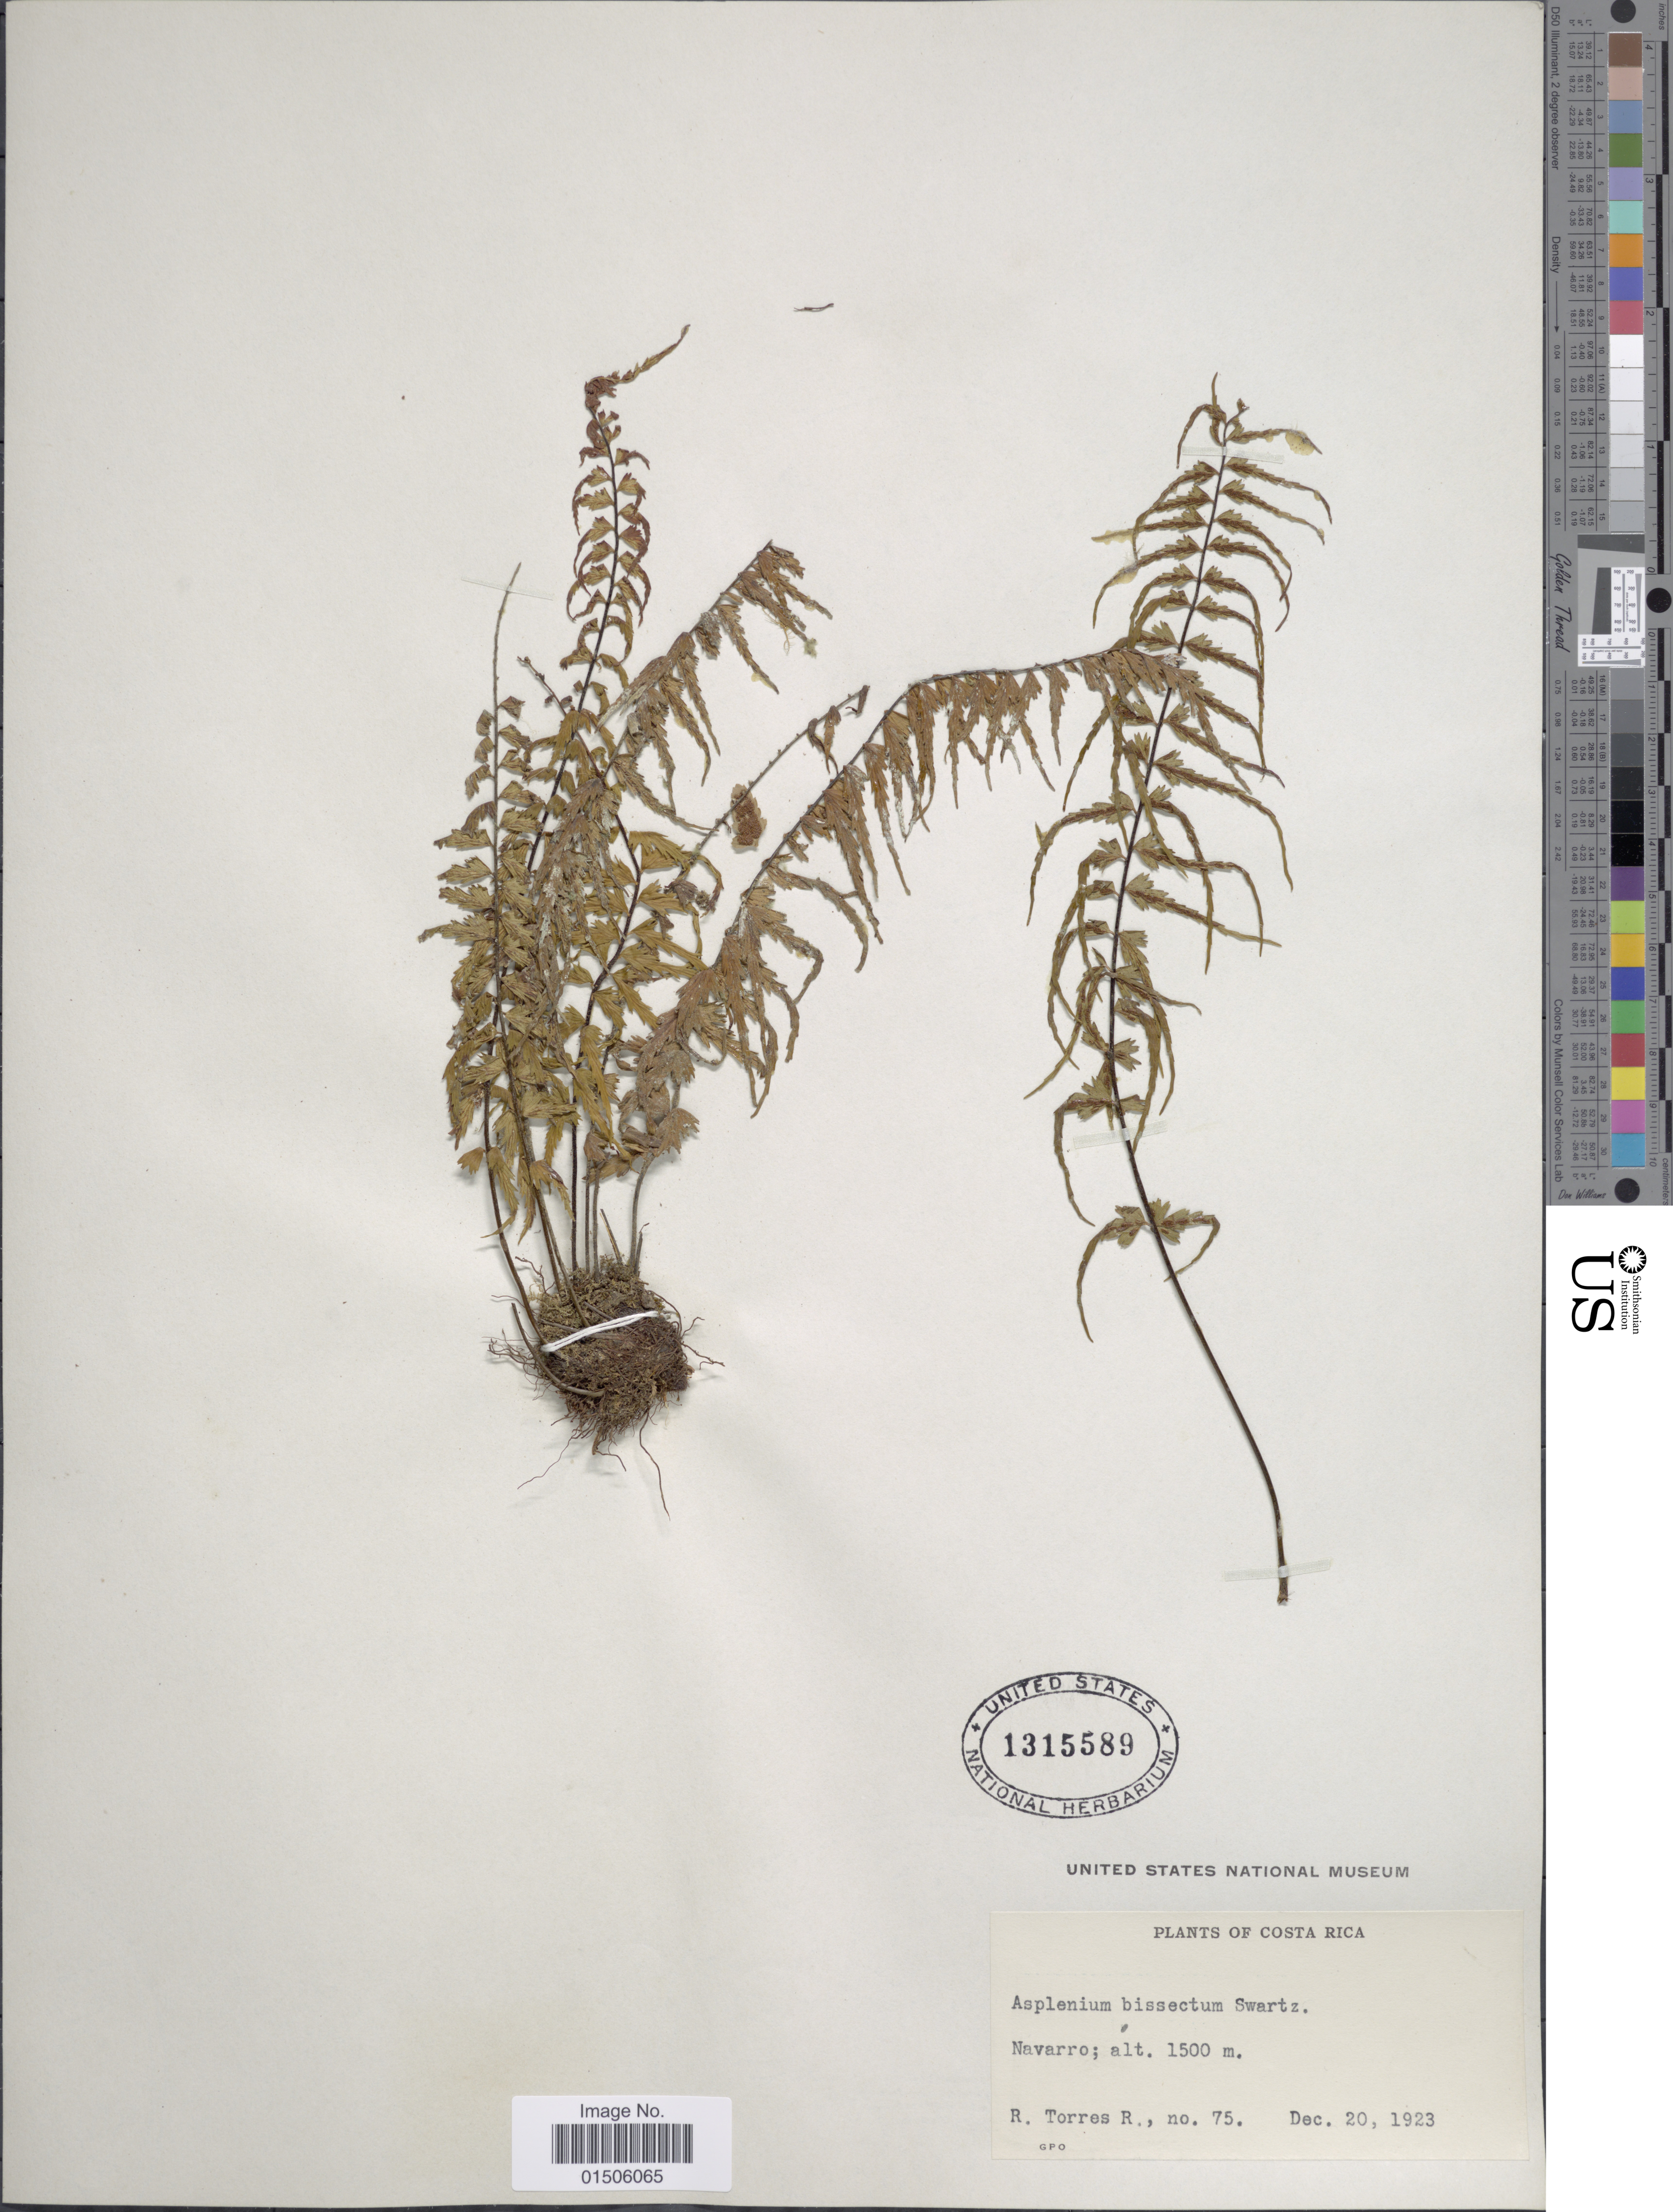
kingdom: Plantae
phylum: Tracheophyta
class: Polypodiopsida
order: Polypodiales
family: Aspleniaceae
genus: Asplenium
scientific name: Asplenium dissectum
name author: Sw.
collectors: R. Torres R.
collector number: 75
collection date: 1923-12-20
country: Costa Rica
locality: Navarro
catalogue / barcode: US 1315589